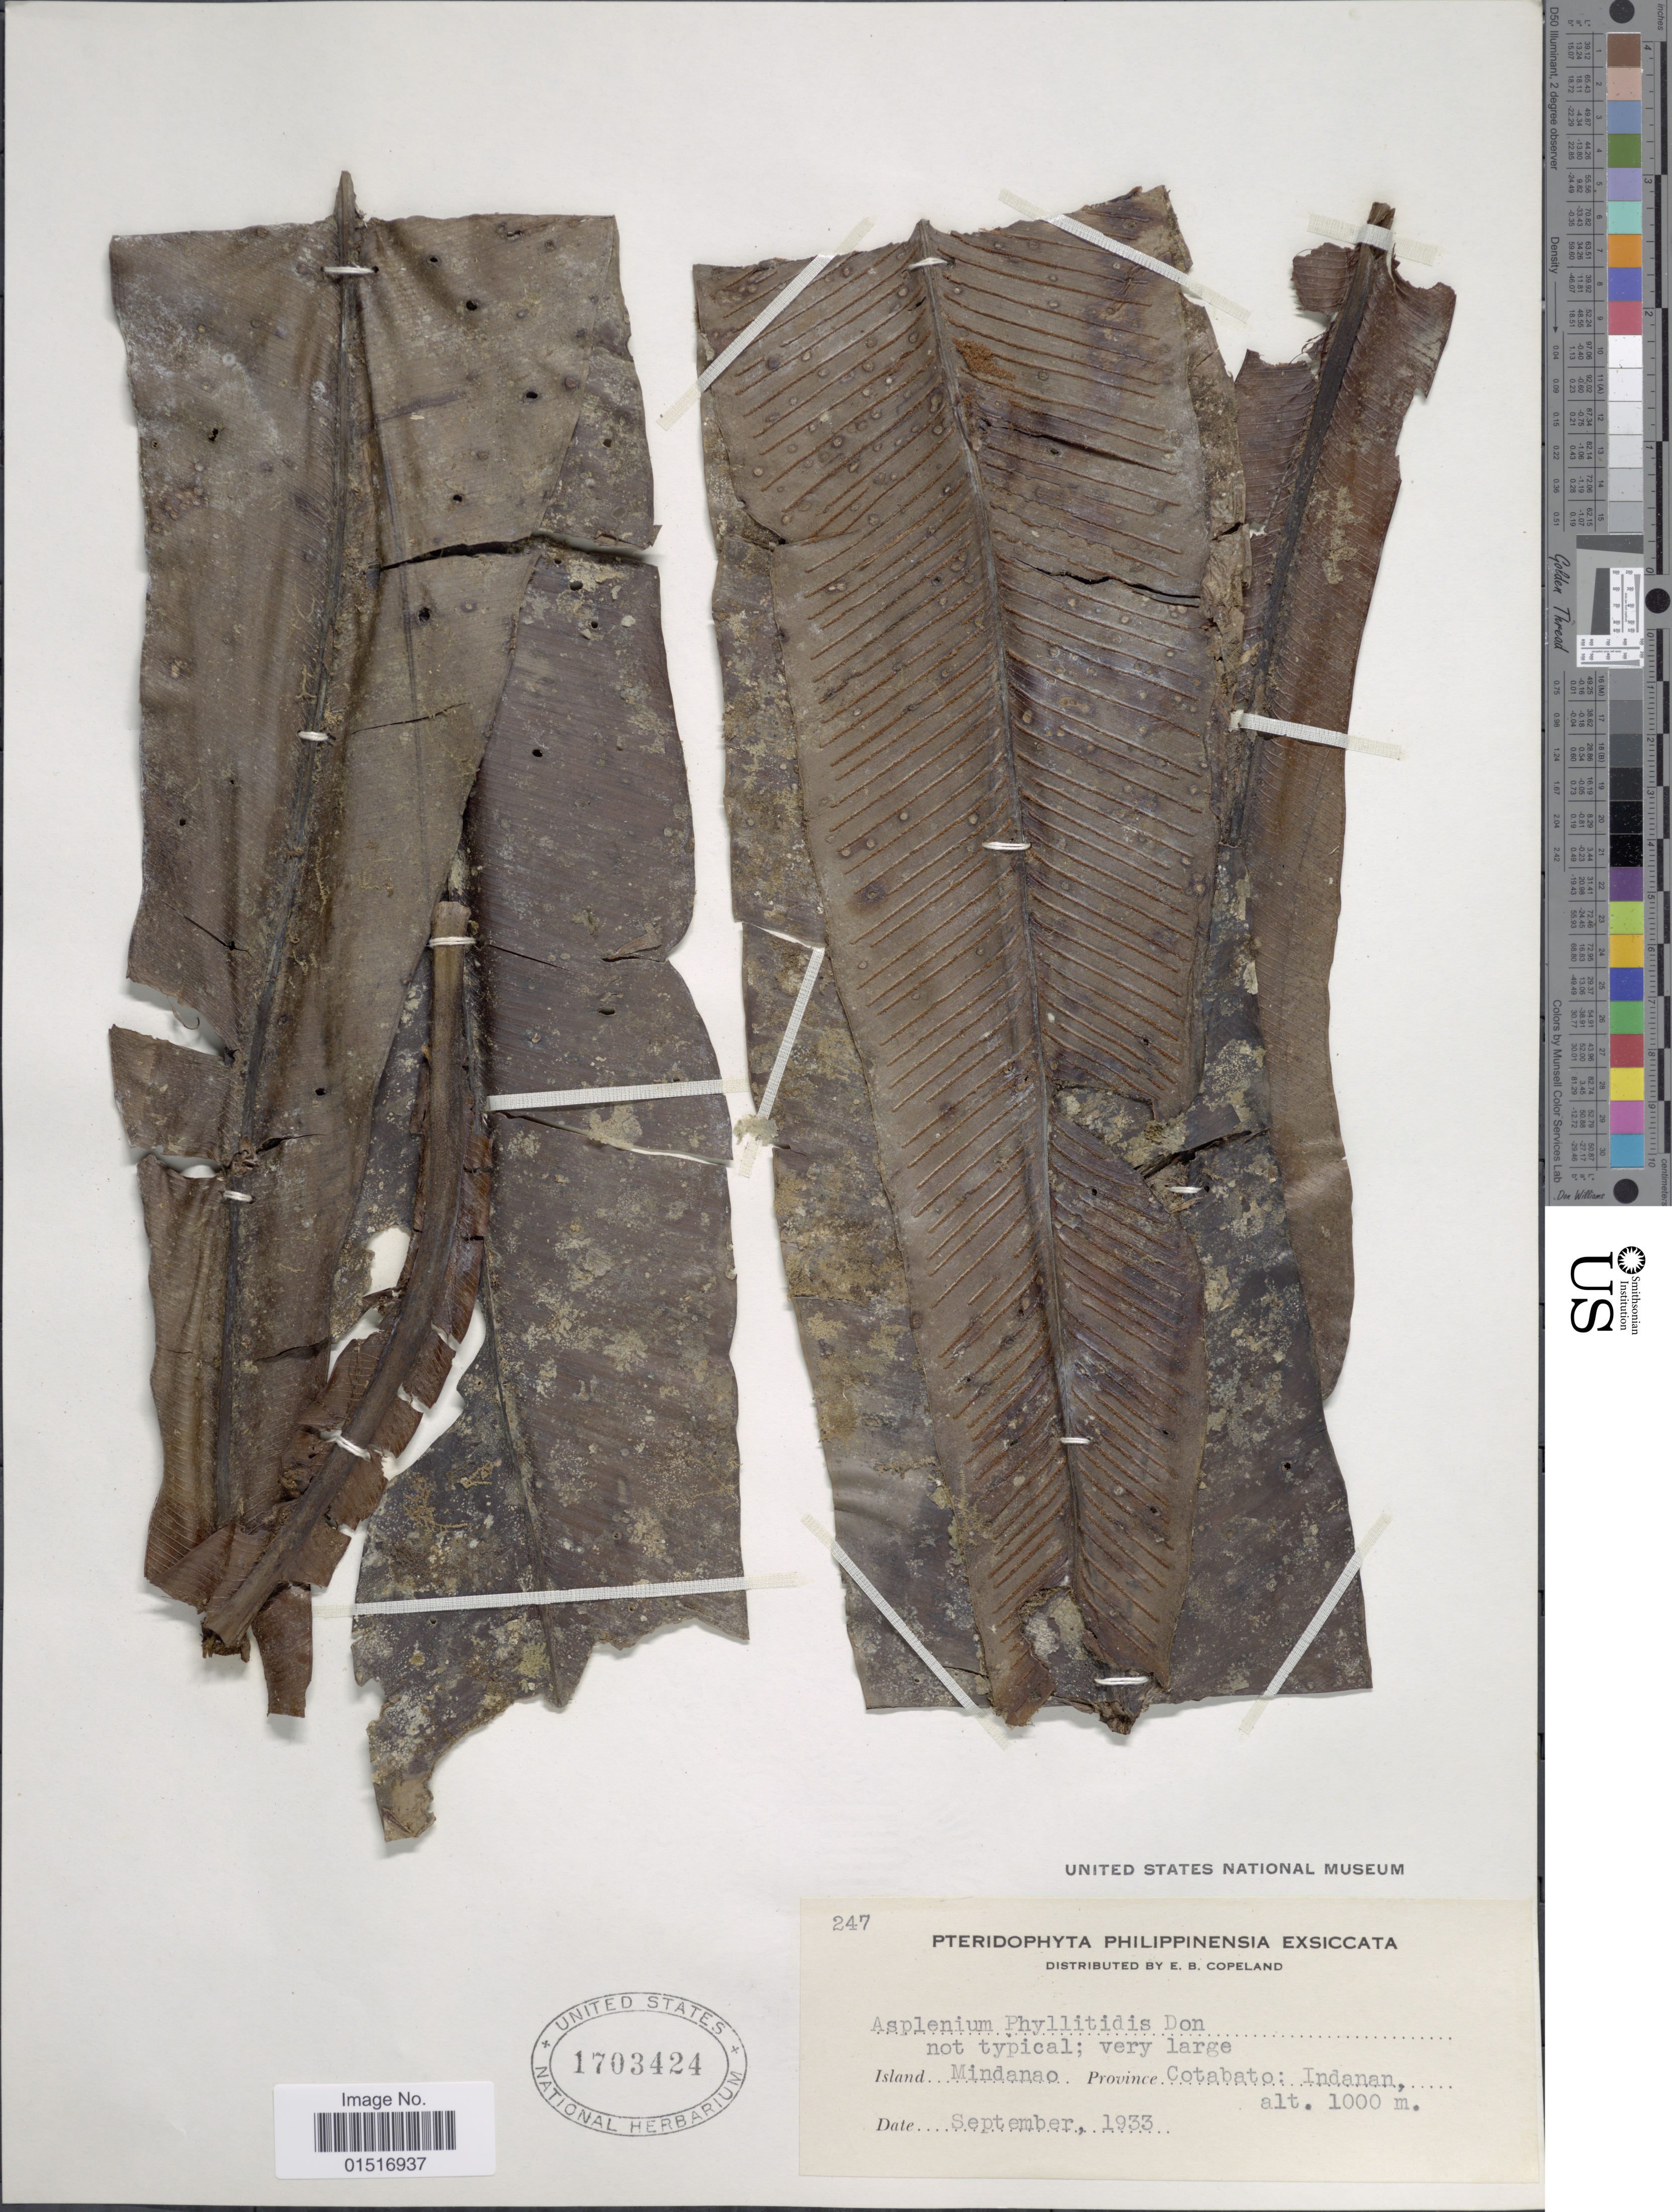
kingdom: Plantae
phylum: Tracheophyta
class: Polypodiopsida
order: Polypodiales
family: Aspleniaceae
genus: Asplenium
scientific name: Asplenium phyllitidis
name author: D. Don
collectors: E. B. Copeland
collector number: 247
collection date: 1933-09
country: Philippines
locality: Island Mindanao. Province Cotabato: Indanan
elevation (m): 1000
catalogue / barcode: US 1703424